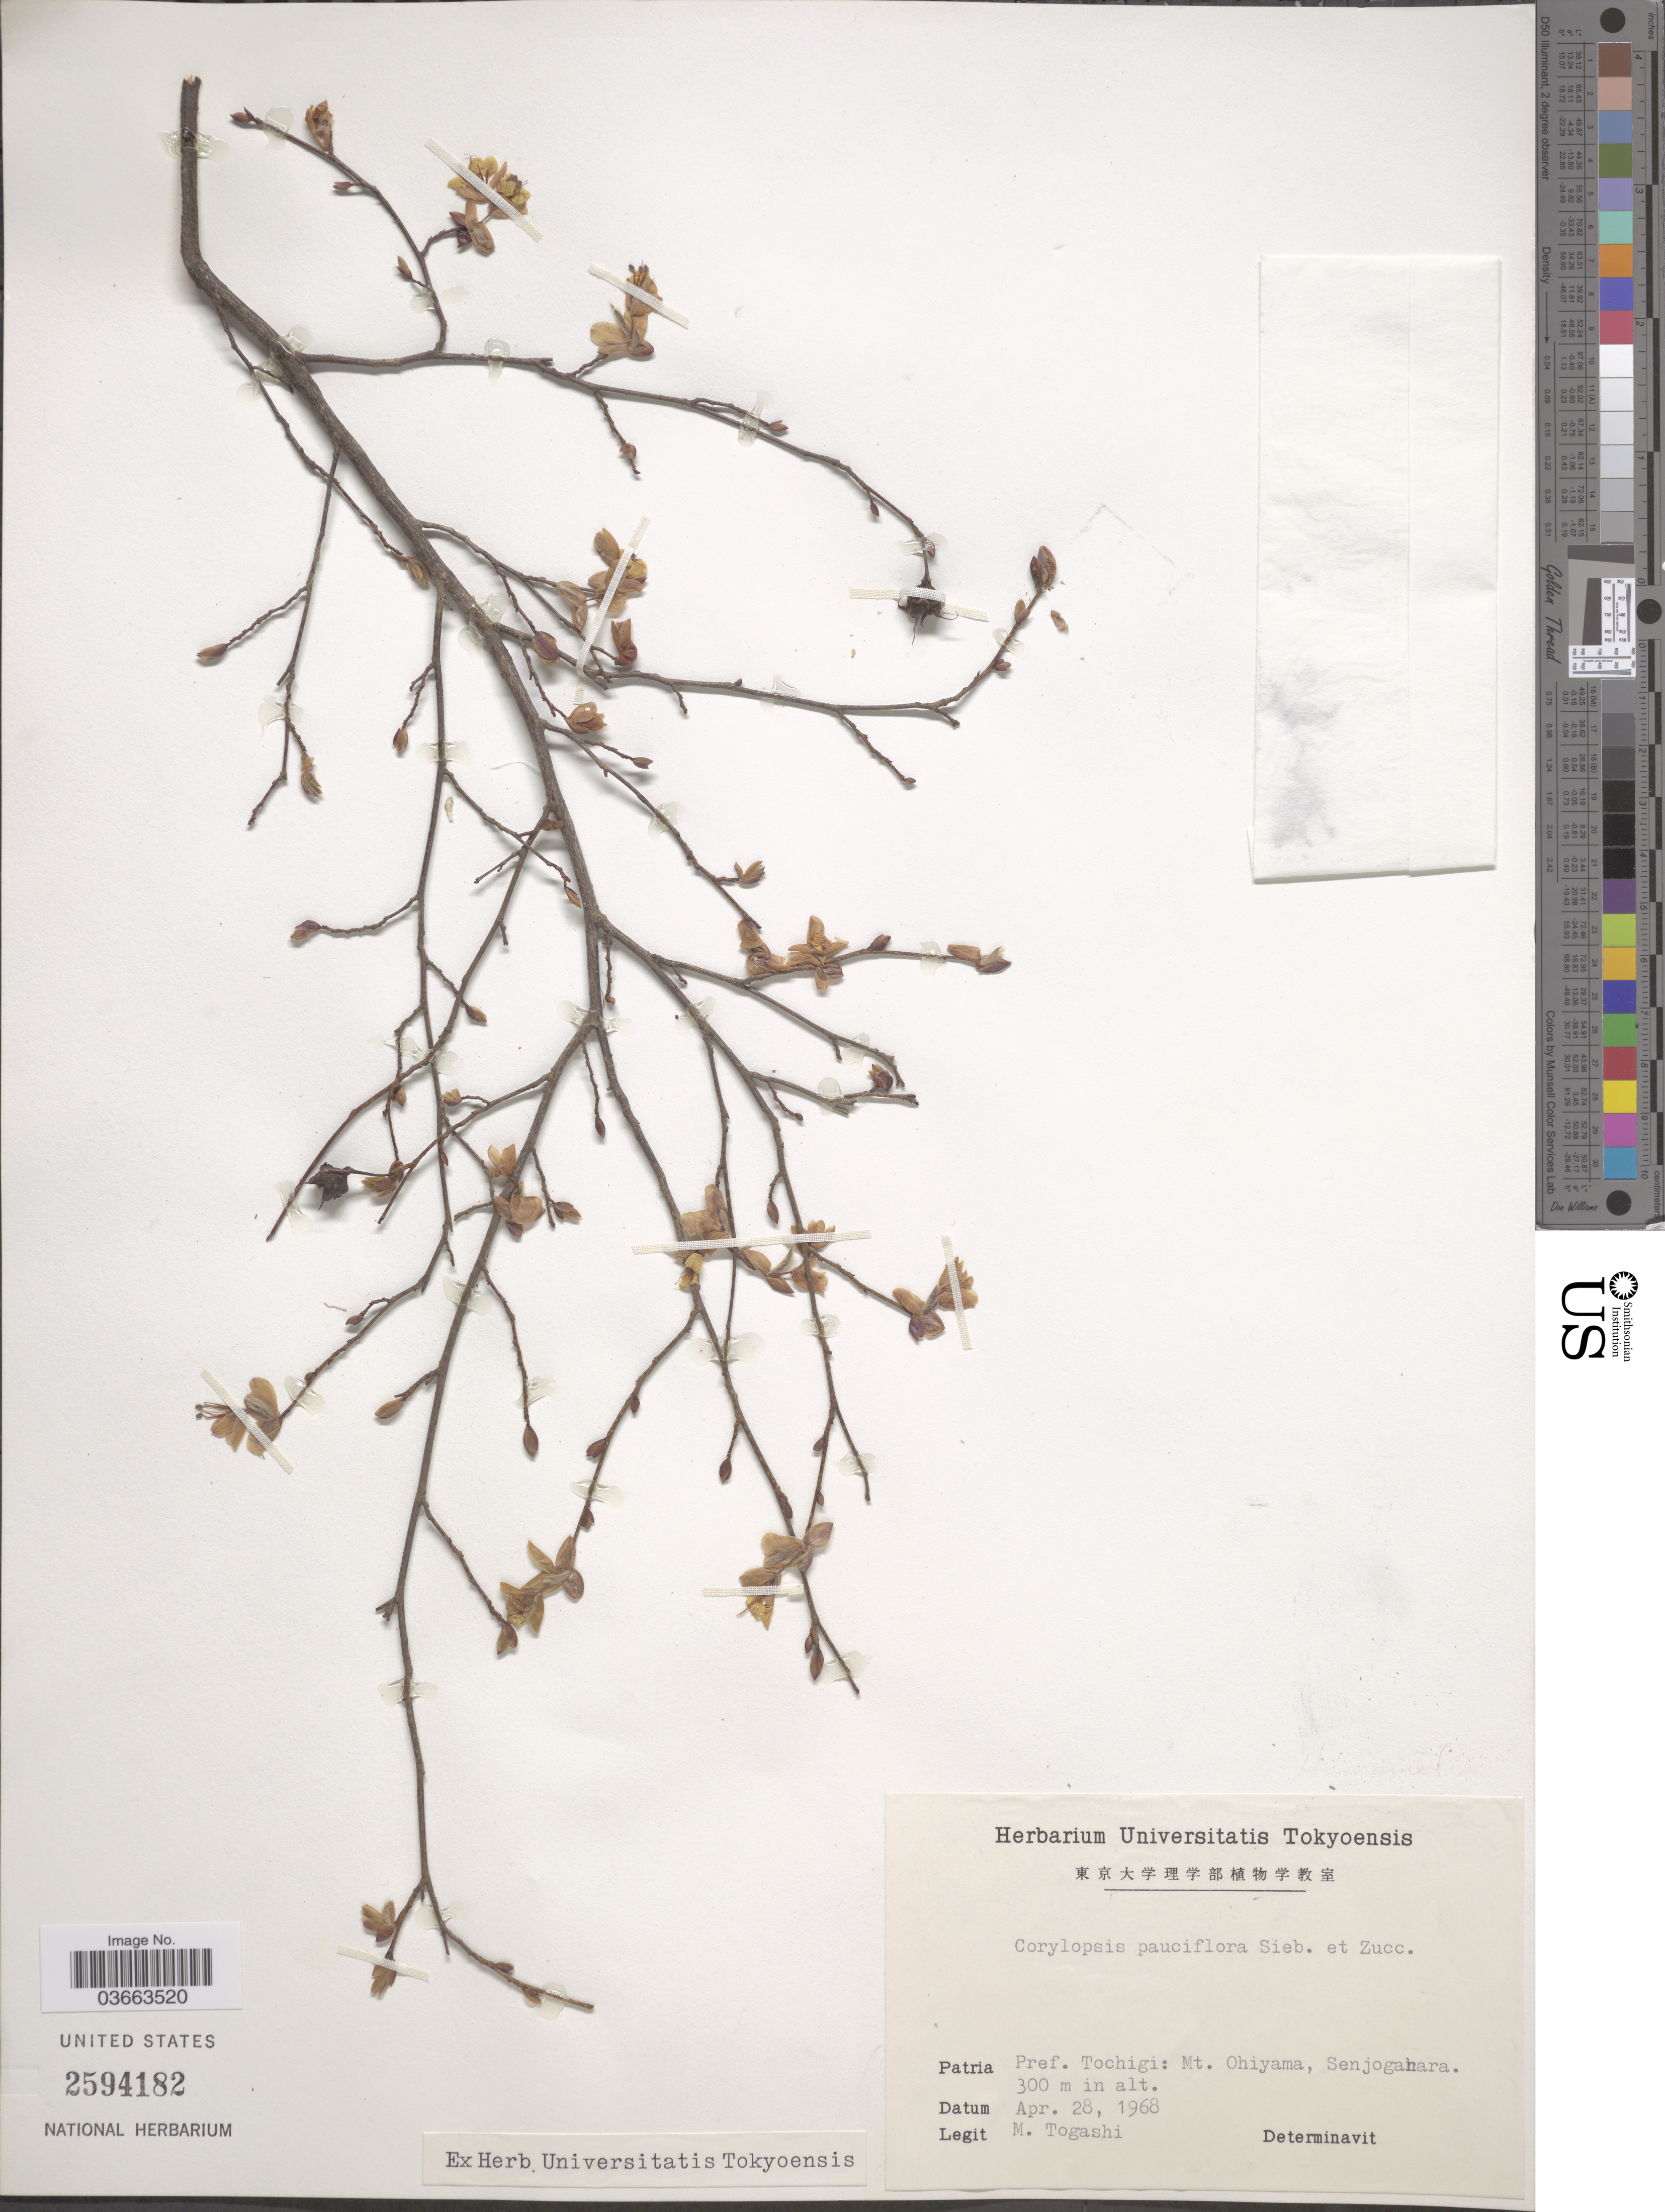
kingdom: Plantae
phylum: Tracheophyta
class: Magnoliopsida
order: Saxifragales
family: Hamamelidaceae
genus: Corylopsis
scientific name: Corylopsis pauciflora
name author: Siebold & Zucc.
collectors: M. Togashi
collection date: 1968-04-28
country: Japan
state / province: Totigi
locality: Pref. Tochigi: Mt. Ohiyama, Senjogahara.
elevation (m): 300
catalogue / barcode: US 2594182